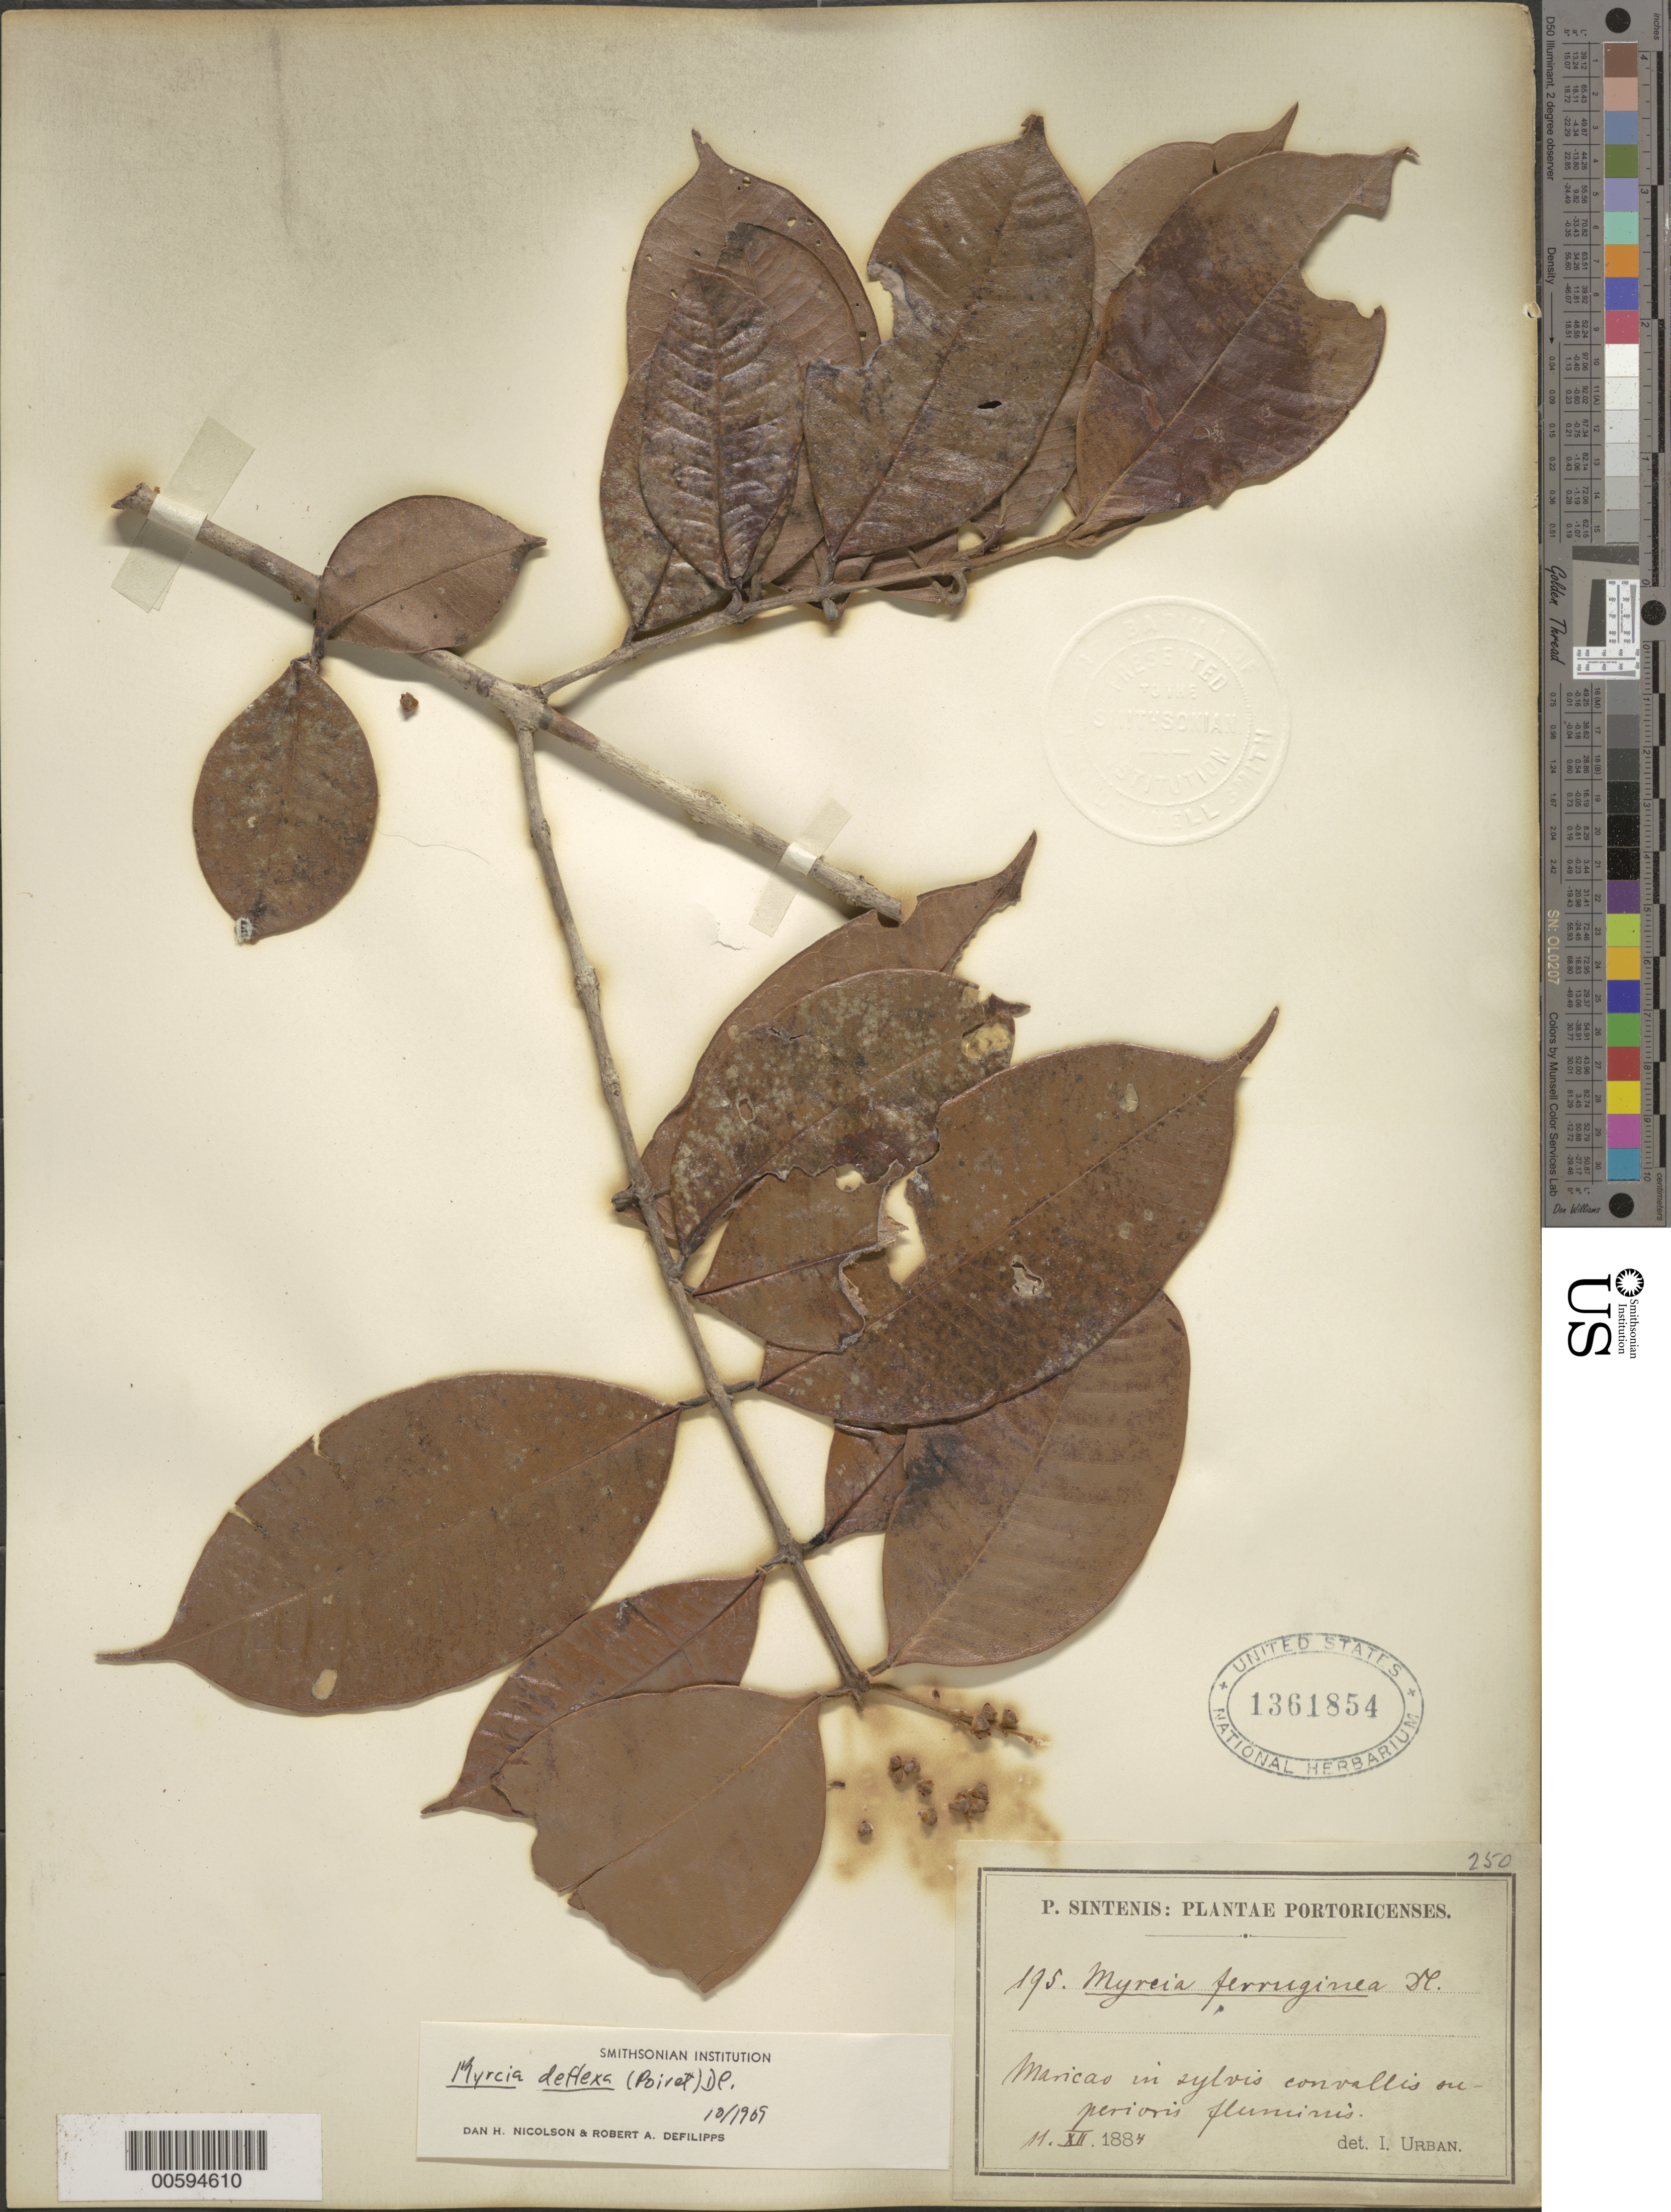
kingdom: Plantae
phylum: Tracheophyta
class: Magnoliopsida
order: Myrtales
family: Myrtaceae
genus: Myrcia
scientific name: Myrcia deflexa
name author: (Poir.) DC.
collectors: P. Sintenis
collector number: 195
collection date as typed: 11 Dec 1884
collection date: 1884-12-11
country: Puerto Rico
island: Greater Antilles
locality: Maricao, in sylvis corvallis superioris fluminis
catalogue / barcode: US 1361854